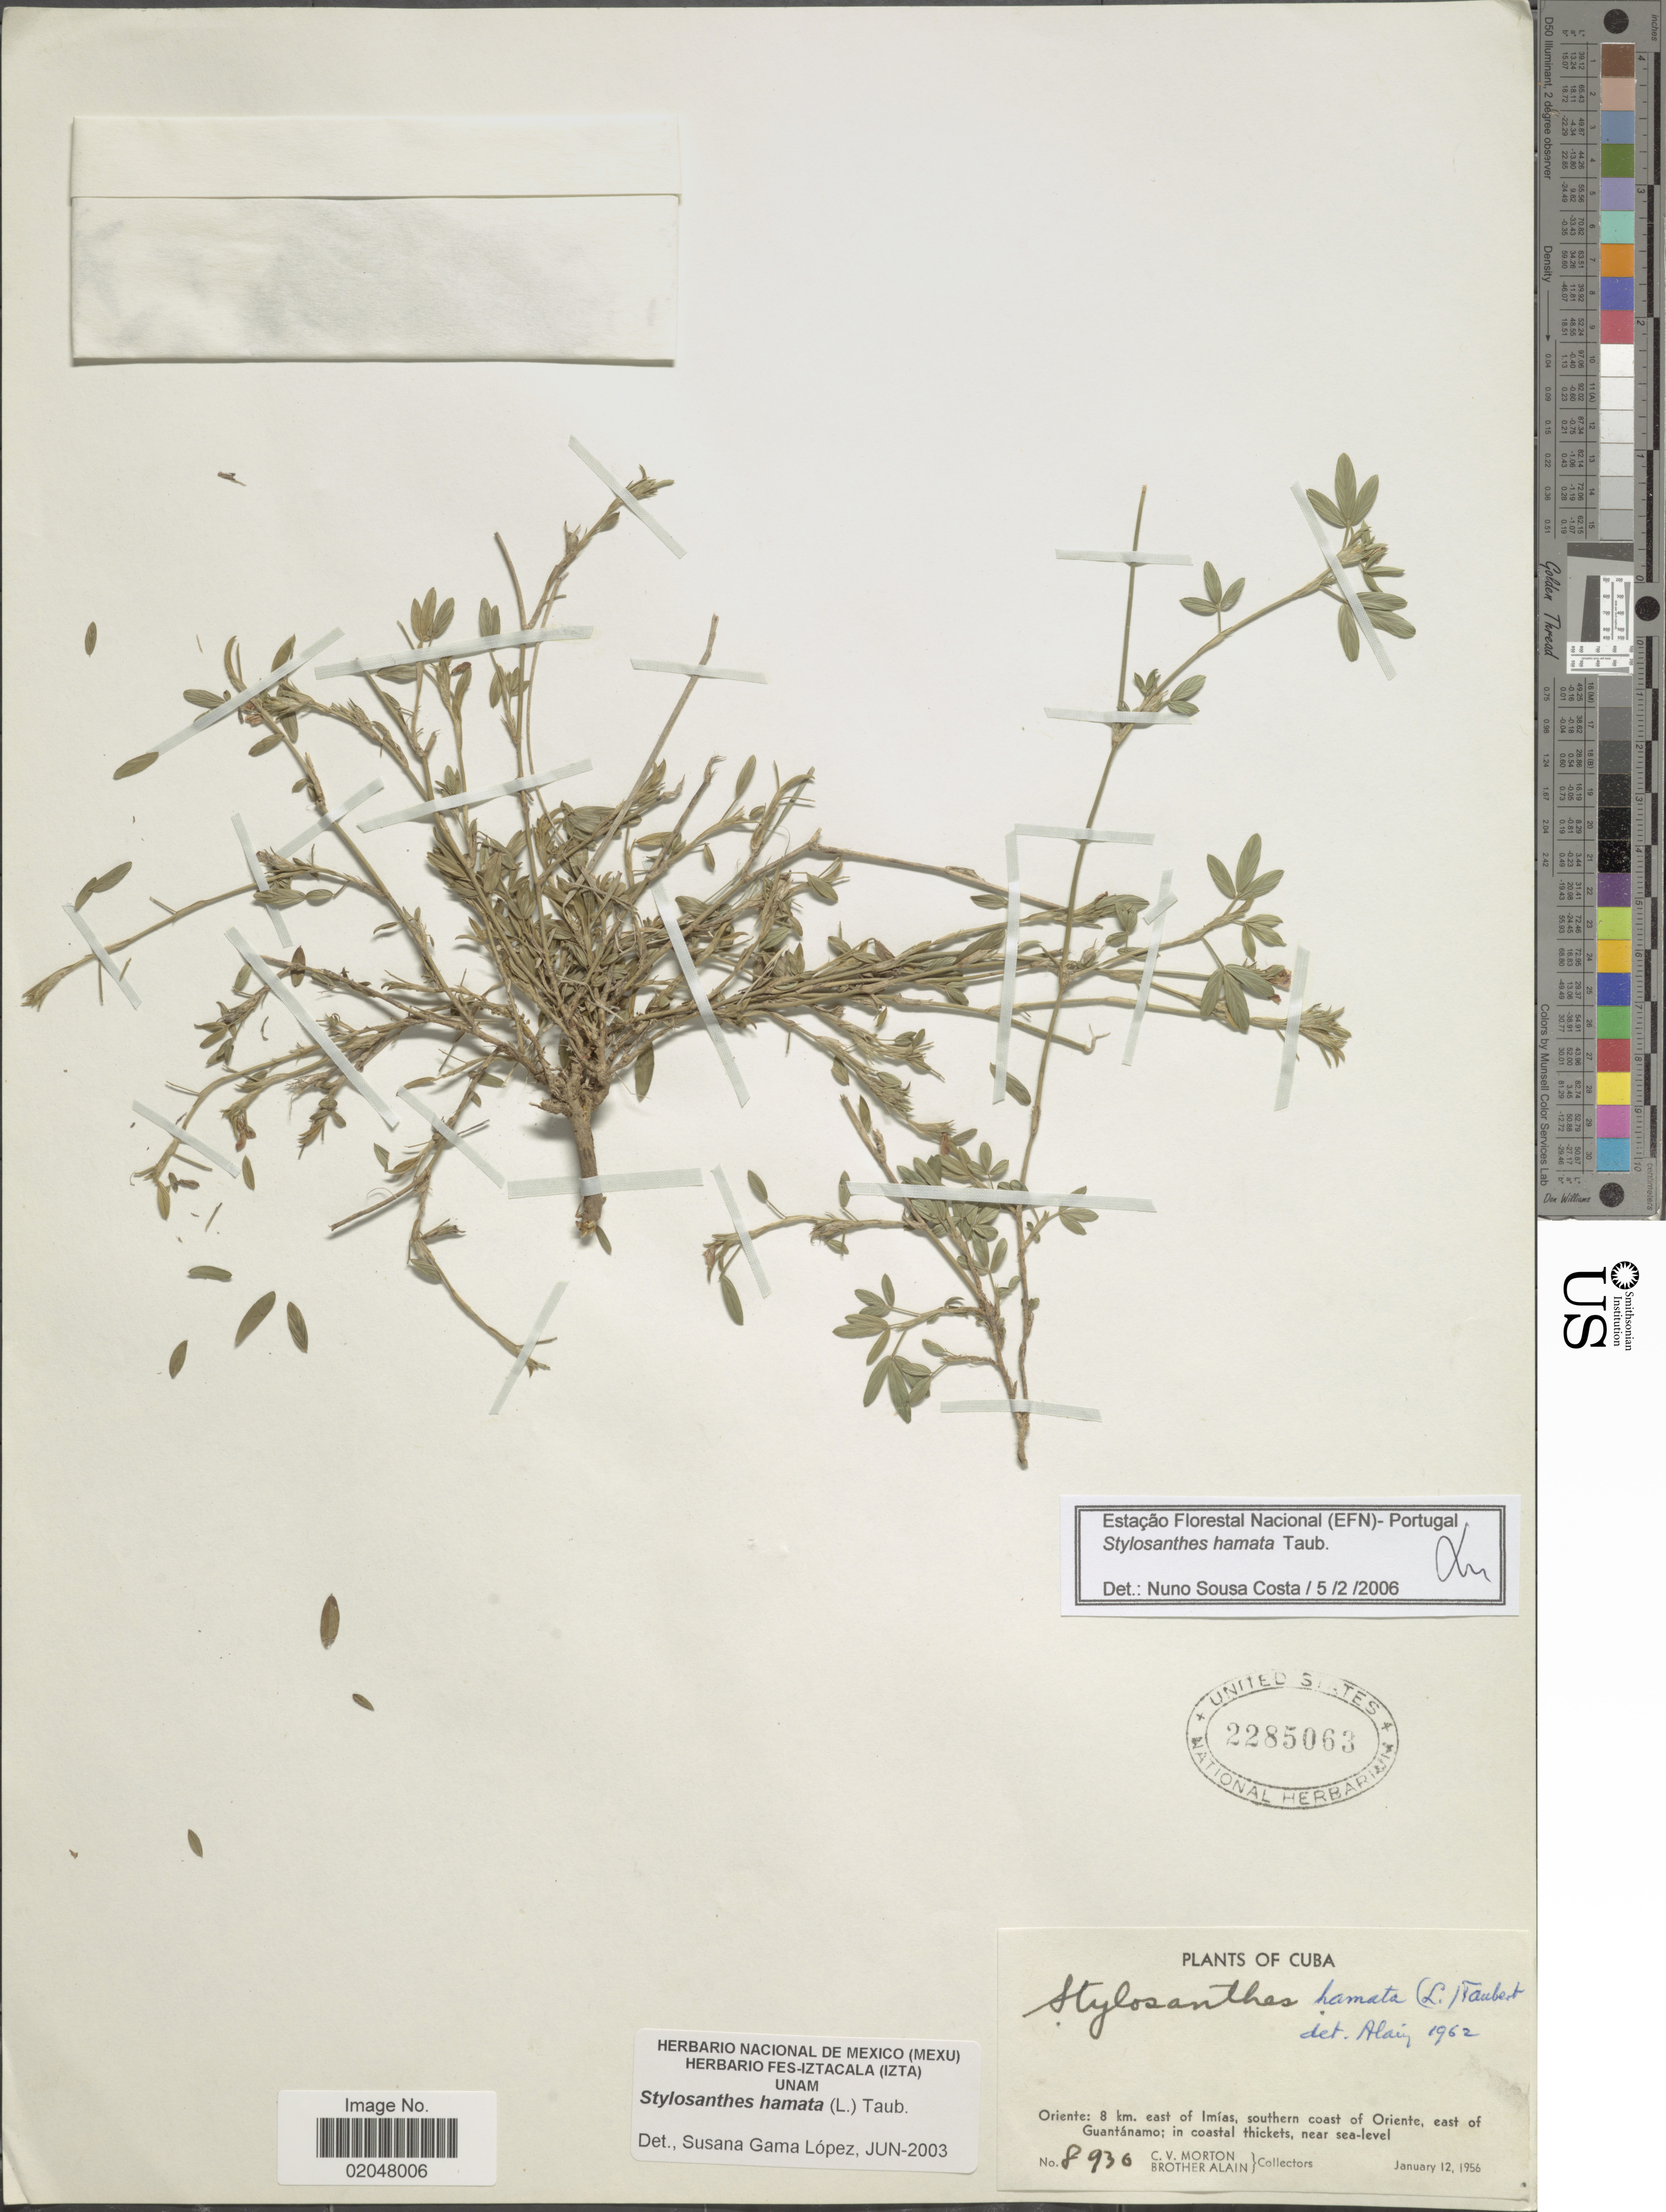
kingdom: Plantae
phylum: Tracheophyta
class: Magnoliopsida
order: Fabales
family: Fabaceae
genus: Stylosanthes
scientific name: Stylosanthes hamata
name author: (L.) Taub.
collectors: C. V. Morton & Alain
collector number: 8936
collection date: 1956-01-12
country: Cuba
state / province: Oriente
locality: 8 km east of Imias, southern of Oriente, east of Guantanamo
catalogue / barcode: US 2285063